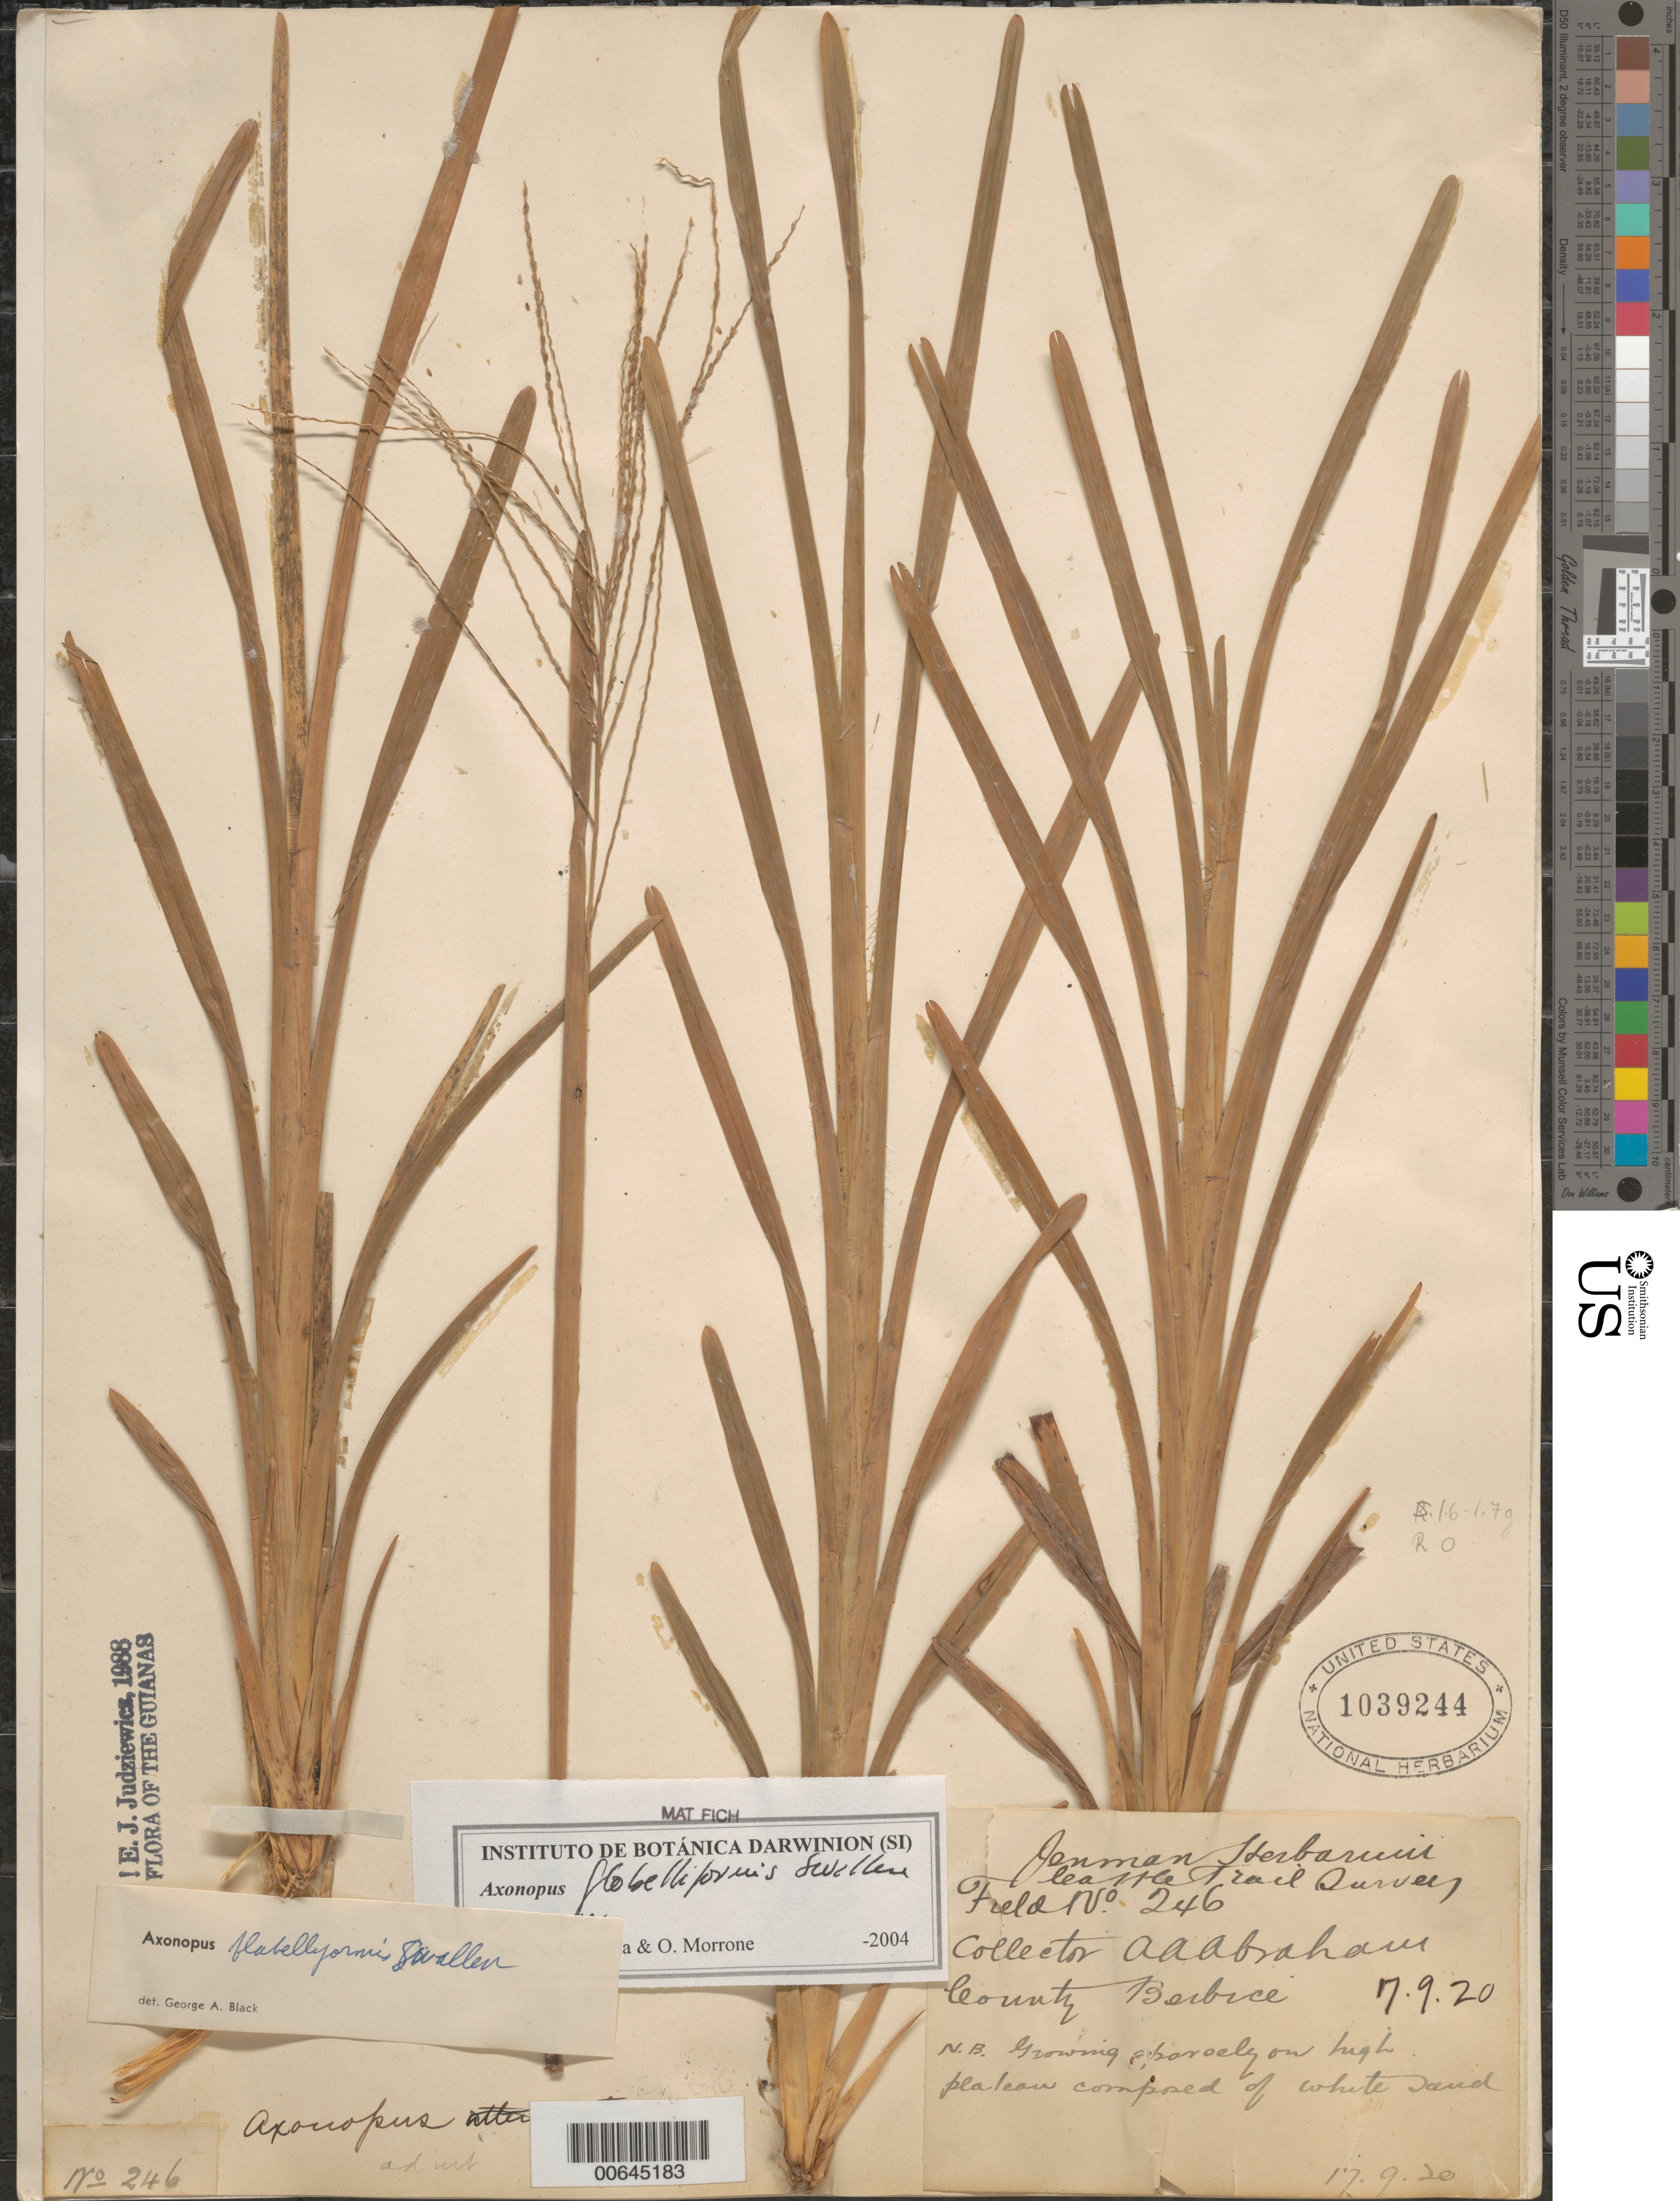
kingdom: Plantae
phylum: Tracheophyta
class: Liliopsida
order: Poales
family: Poaceae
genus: Axonopus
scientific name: Axonopus flabelliformis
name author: Swallen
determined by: Judziewicz, E. J.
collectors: A. A. Abraham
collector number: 246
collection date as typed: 17-Sep-20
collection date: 1920-09-17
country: Guyana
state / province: U. Demerara-Berbice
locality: Berbice-Rupununi Cattle Trail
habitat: Growing sparsely on high plateau composed of white sand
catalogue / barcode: US 1039244